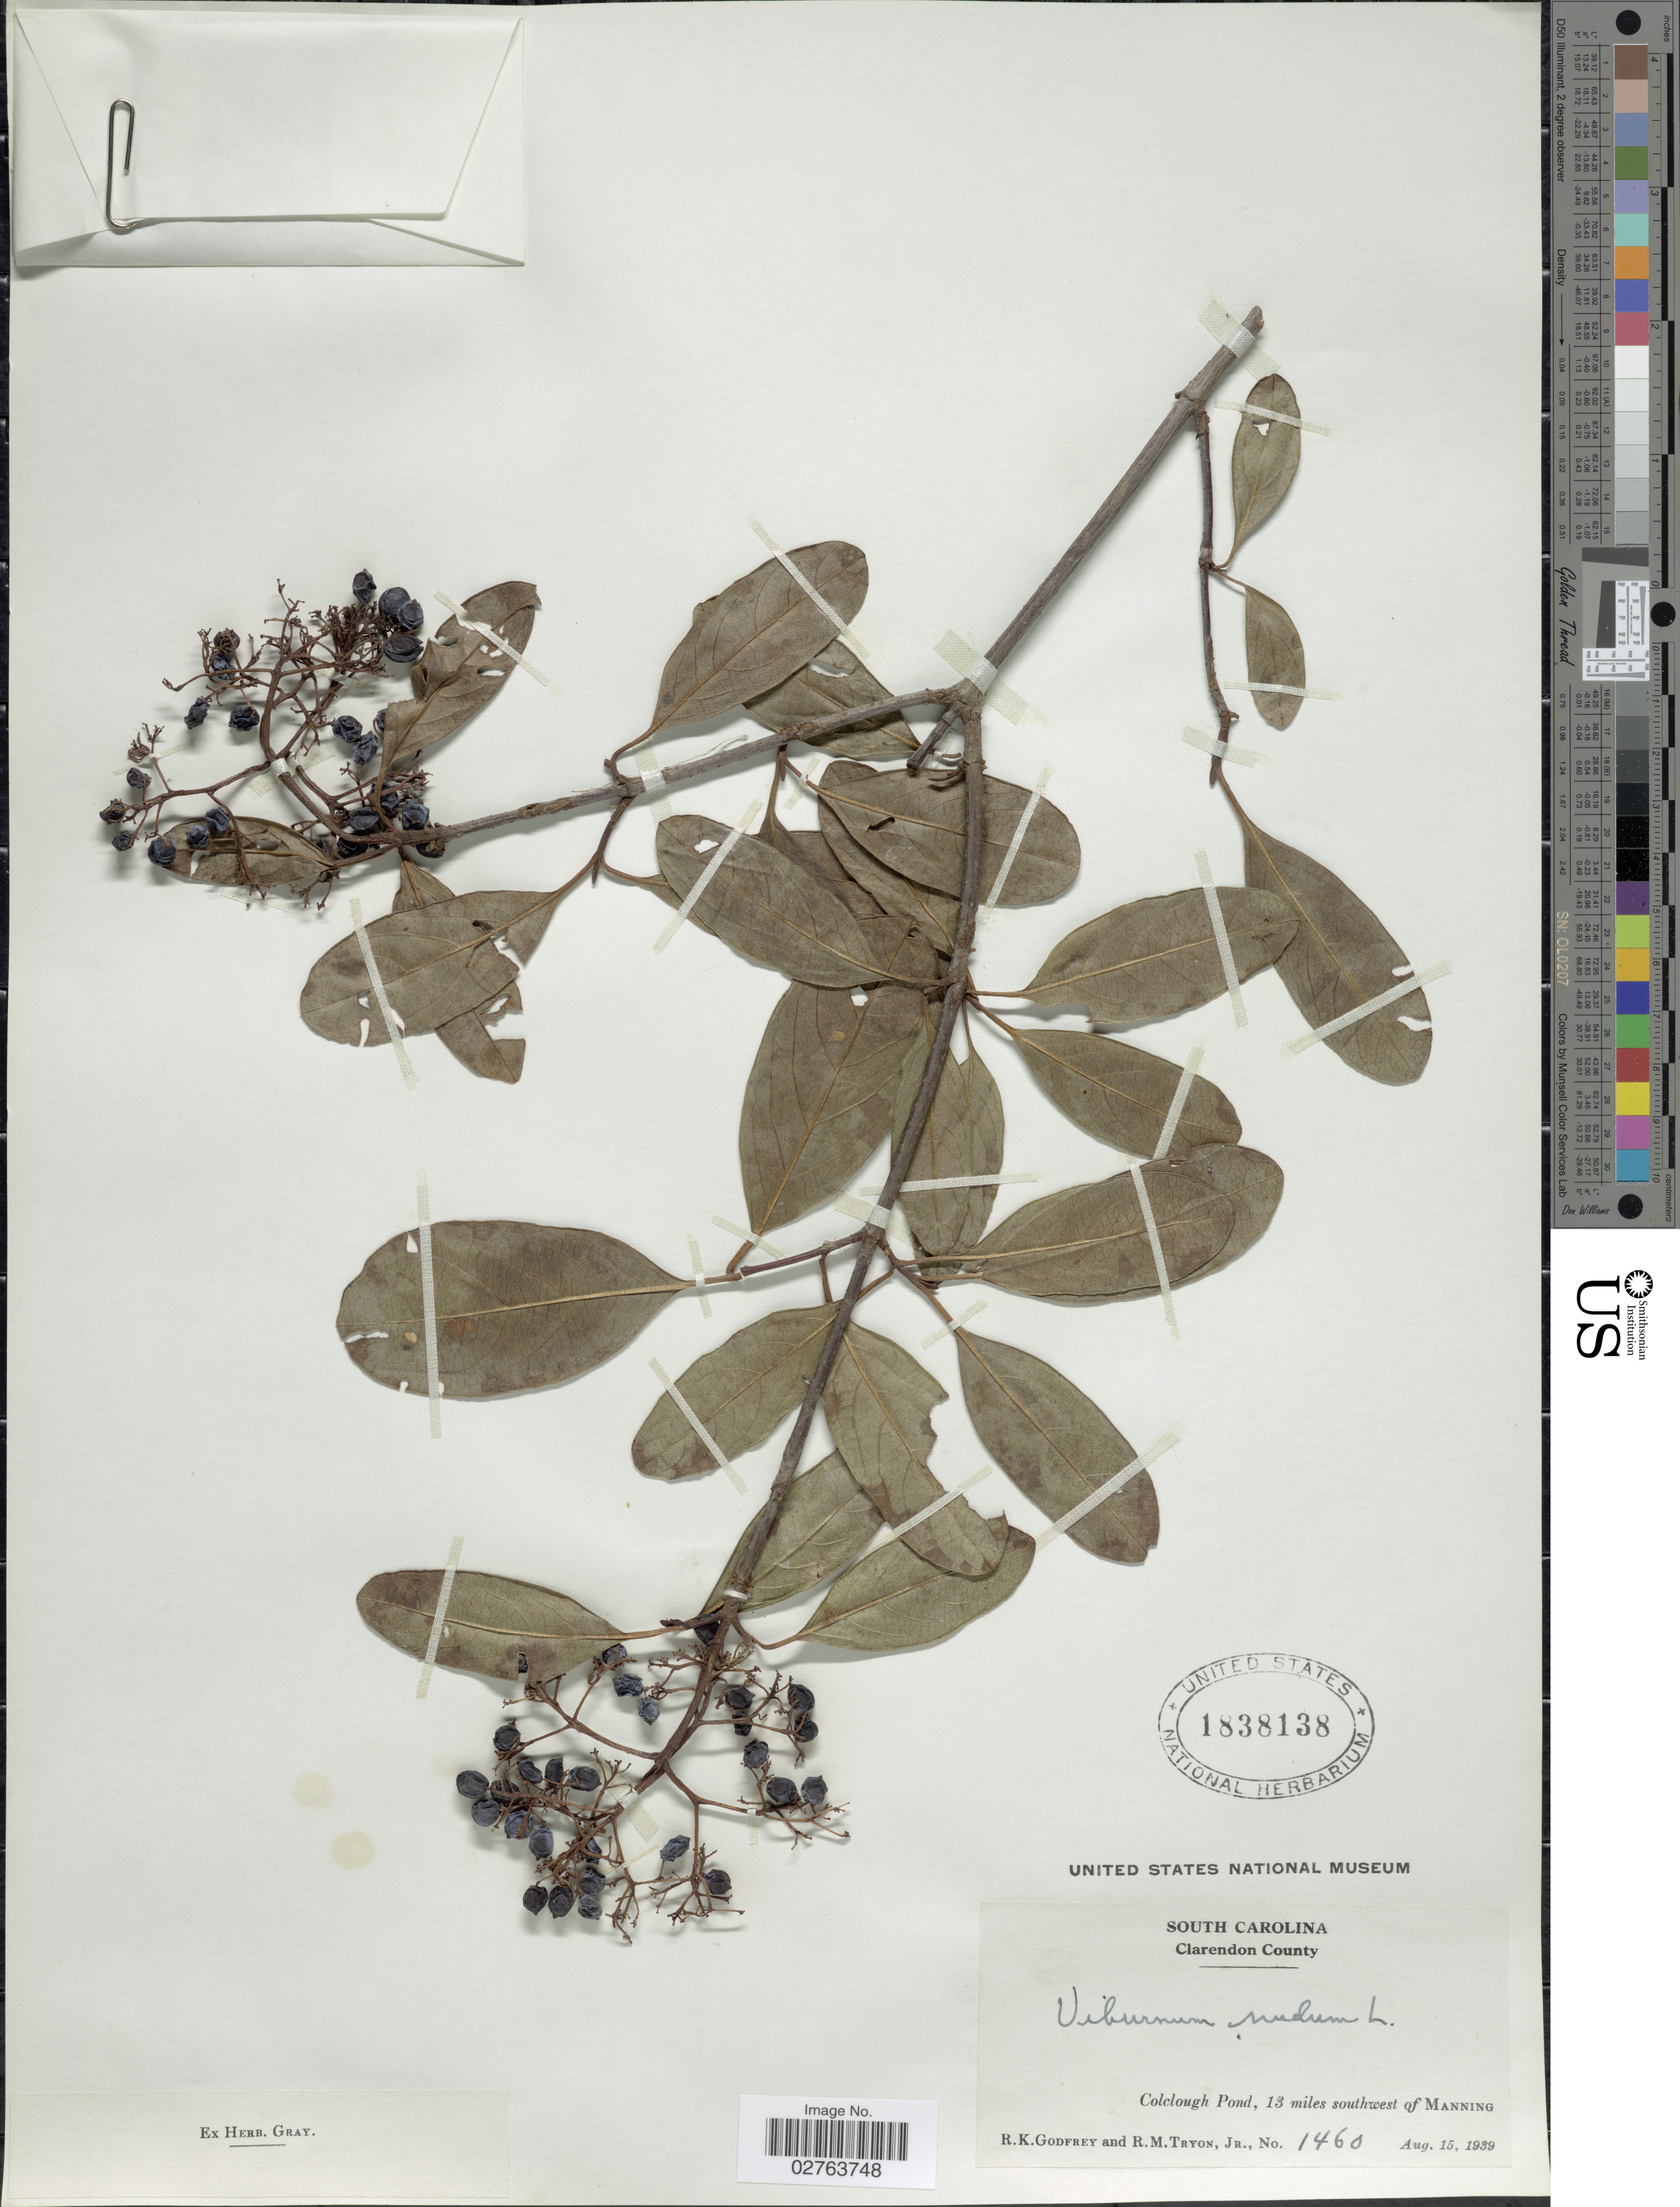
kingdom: Plantae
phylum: Tracheophyta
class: Magnoliopsida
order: Dipsacales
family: Viburnaceae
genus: Viburnum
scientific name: Viburnum nudum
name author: L.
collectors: R. K. Godfrey & R. M. Tryon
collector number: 1460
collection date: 1939-08-15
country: United States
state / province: South Carolina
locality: Clarendon County. Colclough Pond, 13 miles southwest of Manning.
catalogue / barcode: US 1838138